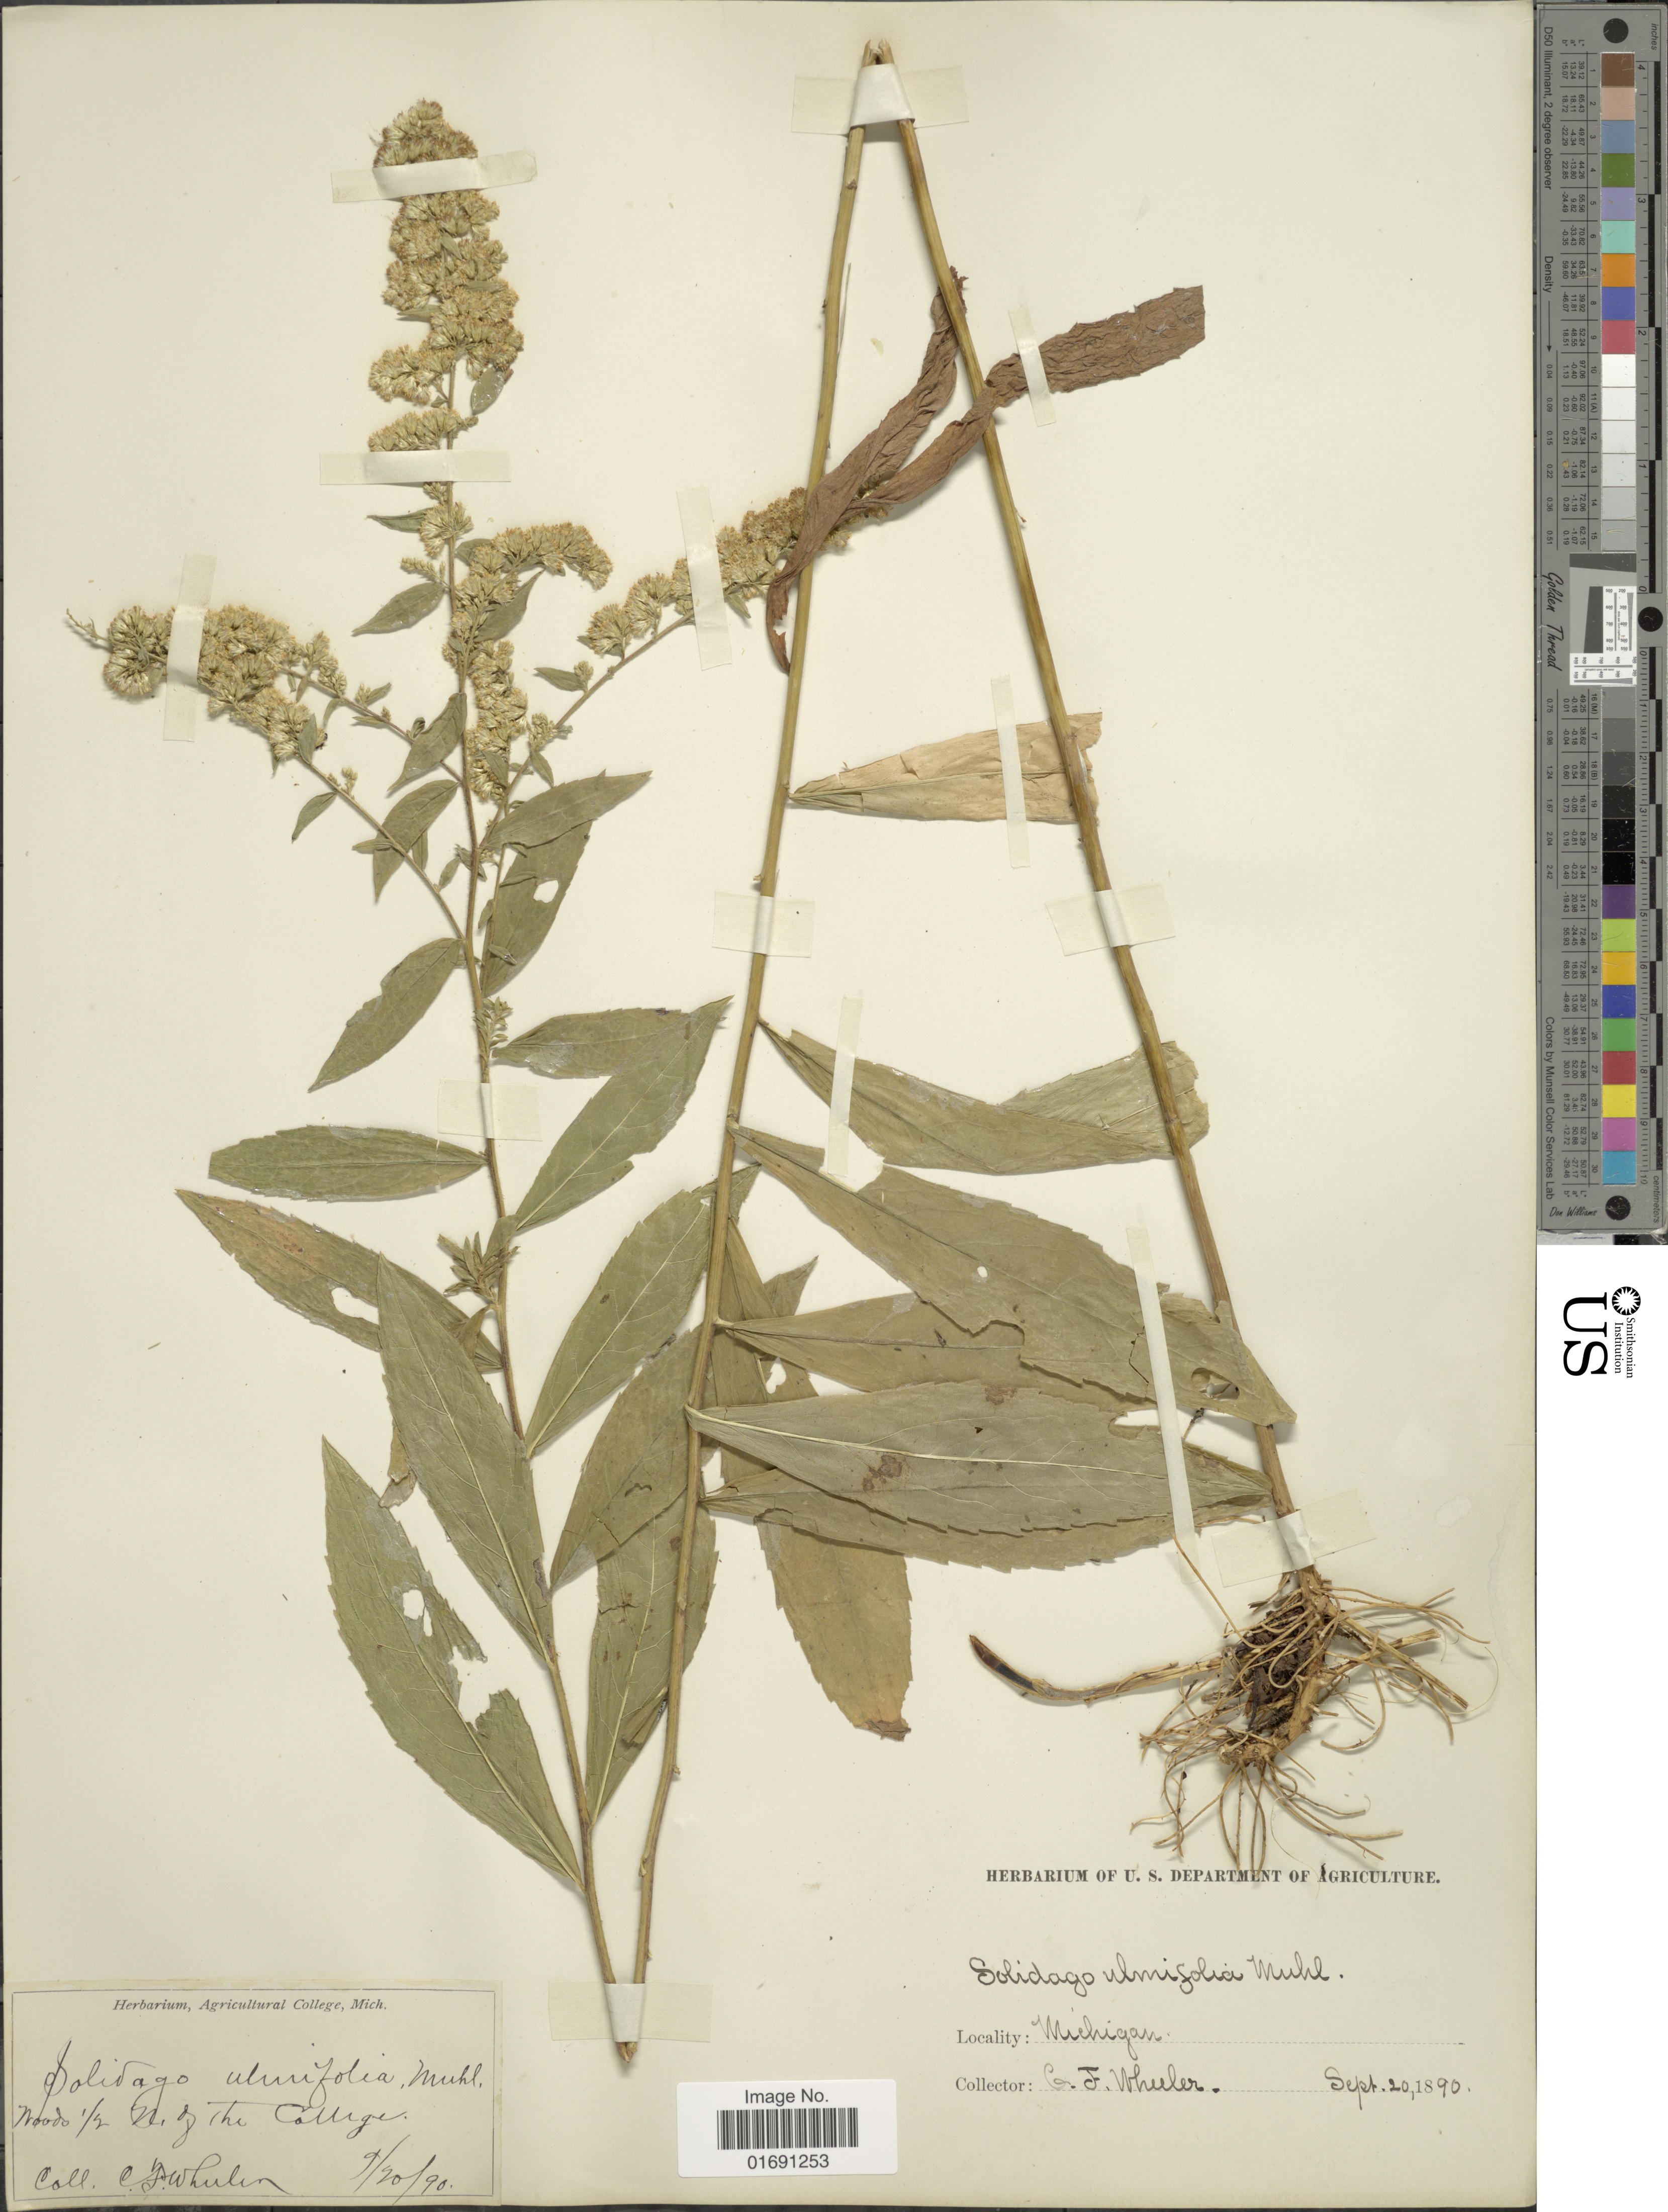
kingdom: Plantae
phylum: Tracheophyta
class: Magnoliopsida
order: Asterales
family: Asteraceae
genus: Solidago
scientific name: Solidago ulmifolia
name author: Muhl. ex Willd.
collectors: C. Wheeler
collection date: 1890-09-20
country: United States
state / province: Michigan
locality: Woods ½ N. of the College